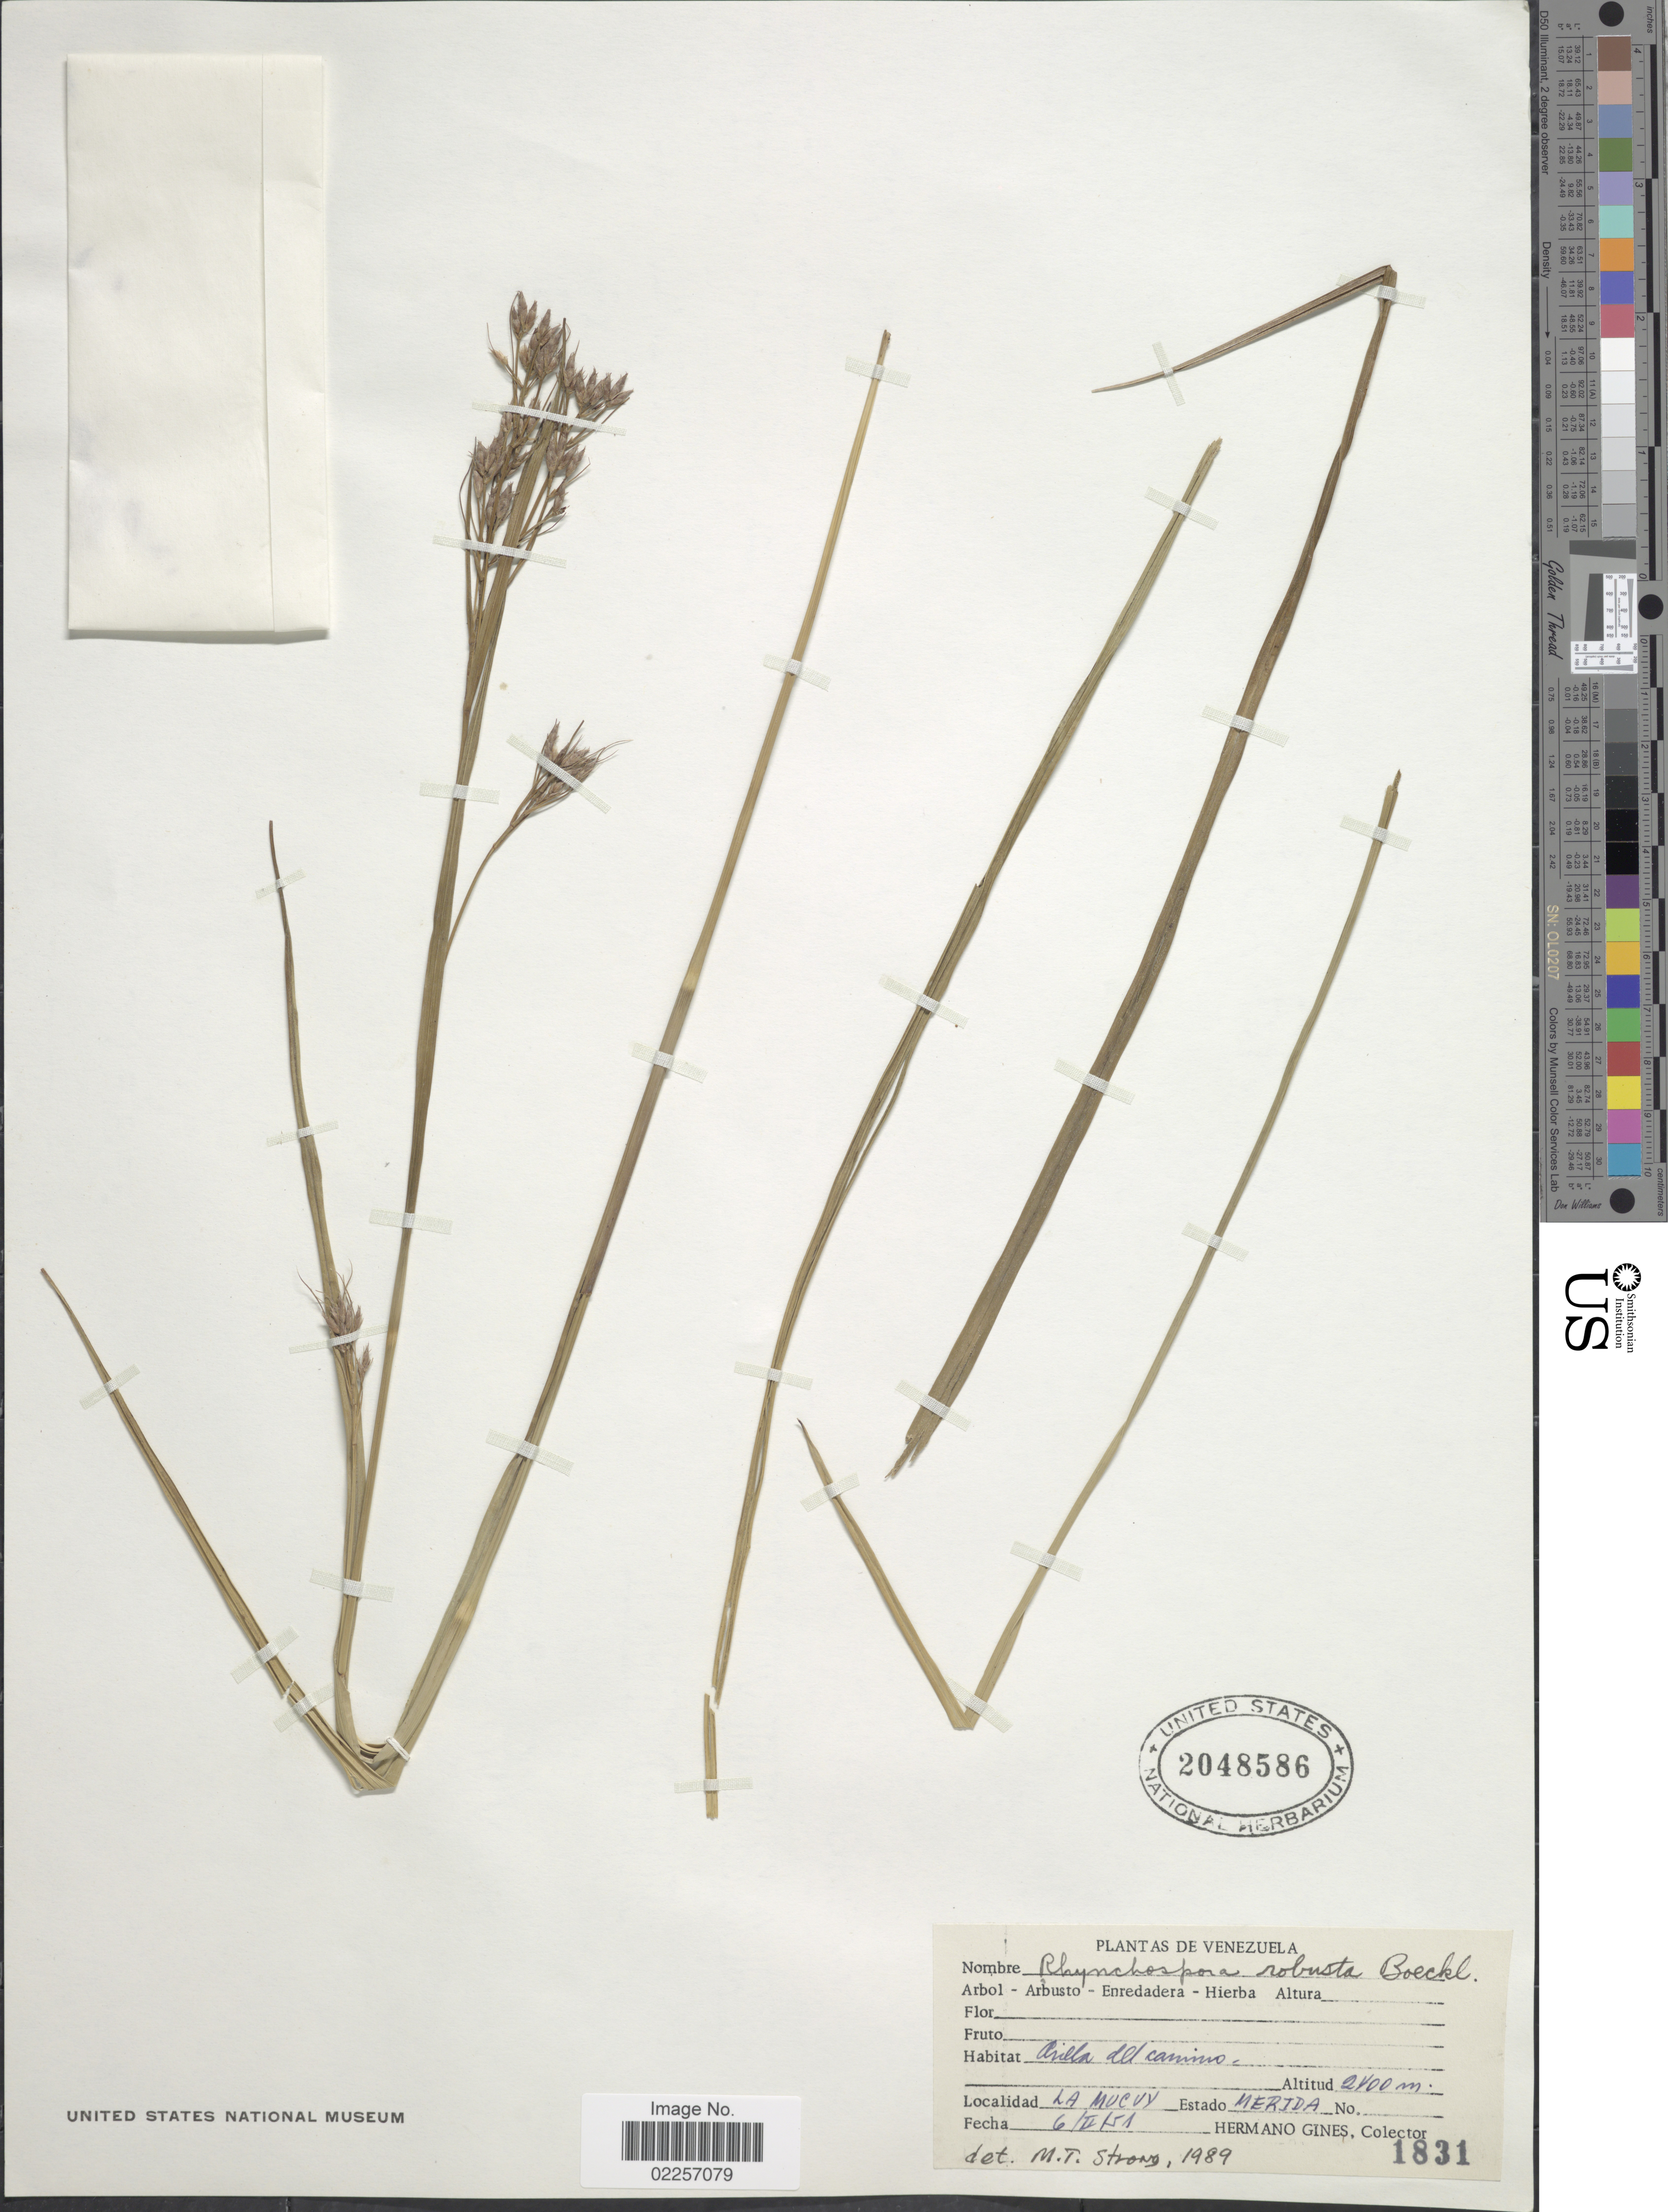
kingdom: Plantae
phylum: Tracheophyta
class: Liliopsida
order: Poales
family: Cyperaceae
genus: Rhynchospora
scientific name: Rhynchospora robusta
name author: (Kunth) Boeckeler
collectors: Bro. Gines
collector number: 1831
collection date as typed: Transcribed d/m/y: 6/2/51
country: Venezuela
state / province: Mérida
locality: La Muevy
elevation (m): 2400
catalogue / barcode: US 2048586